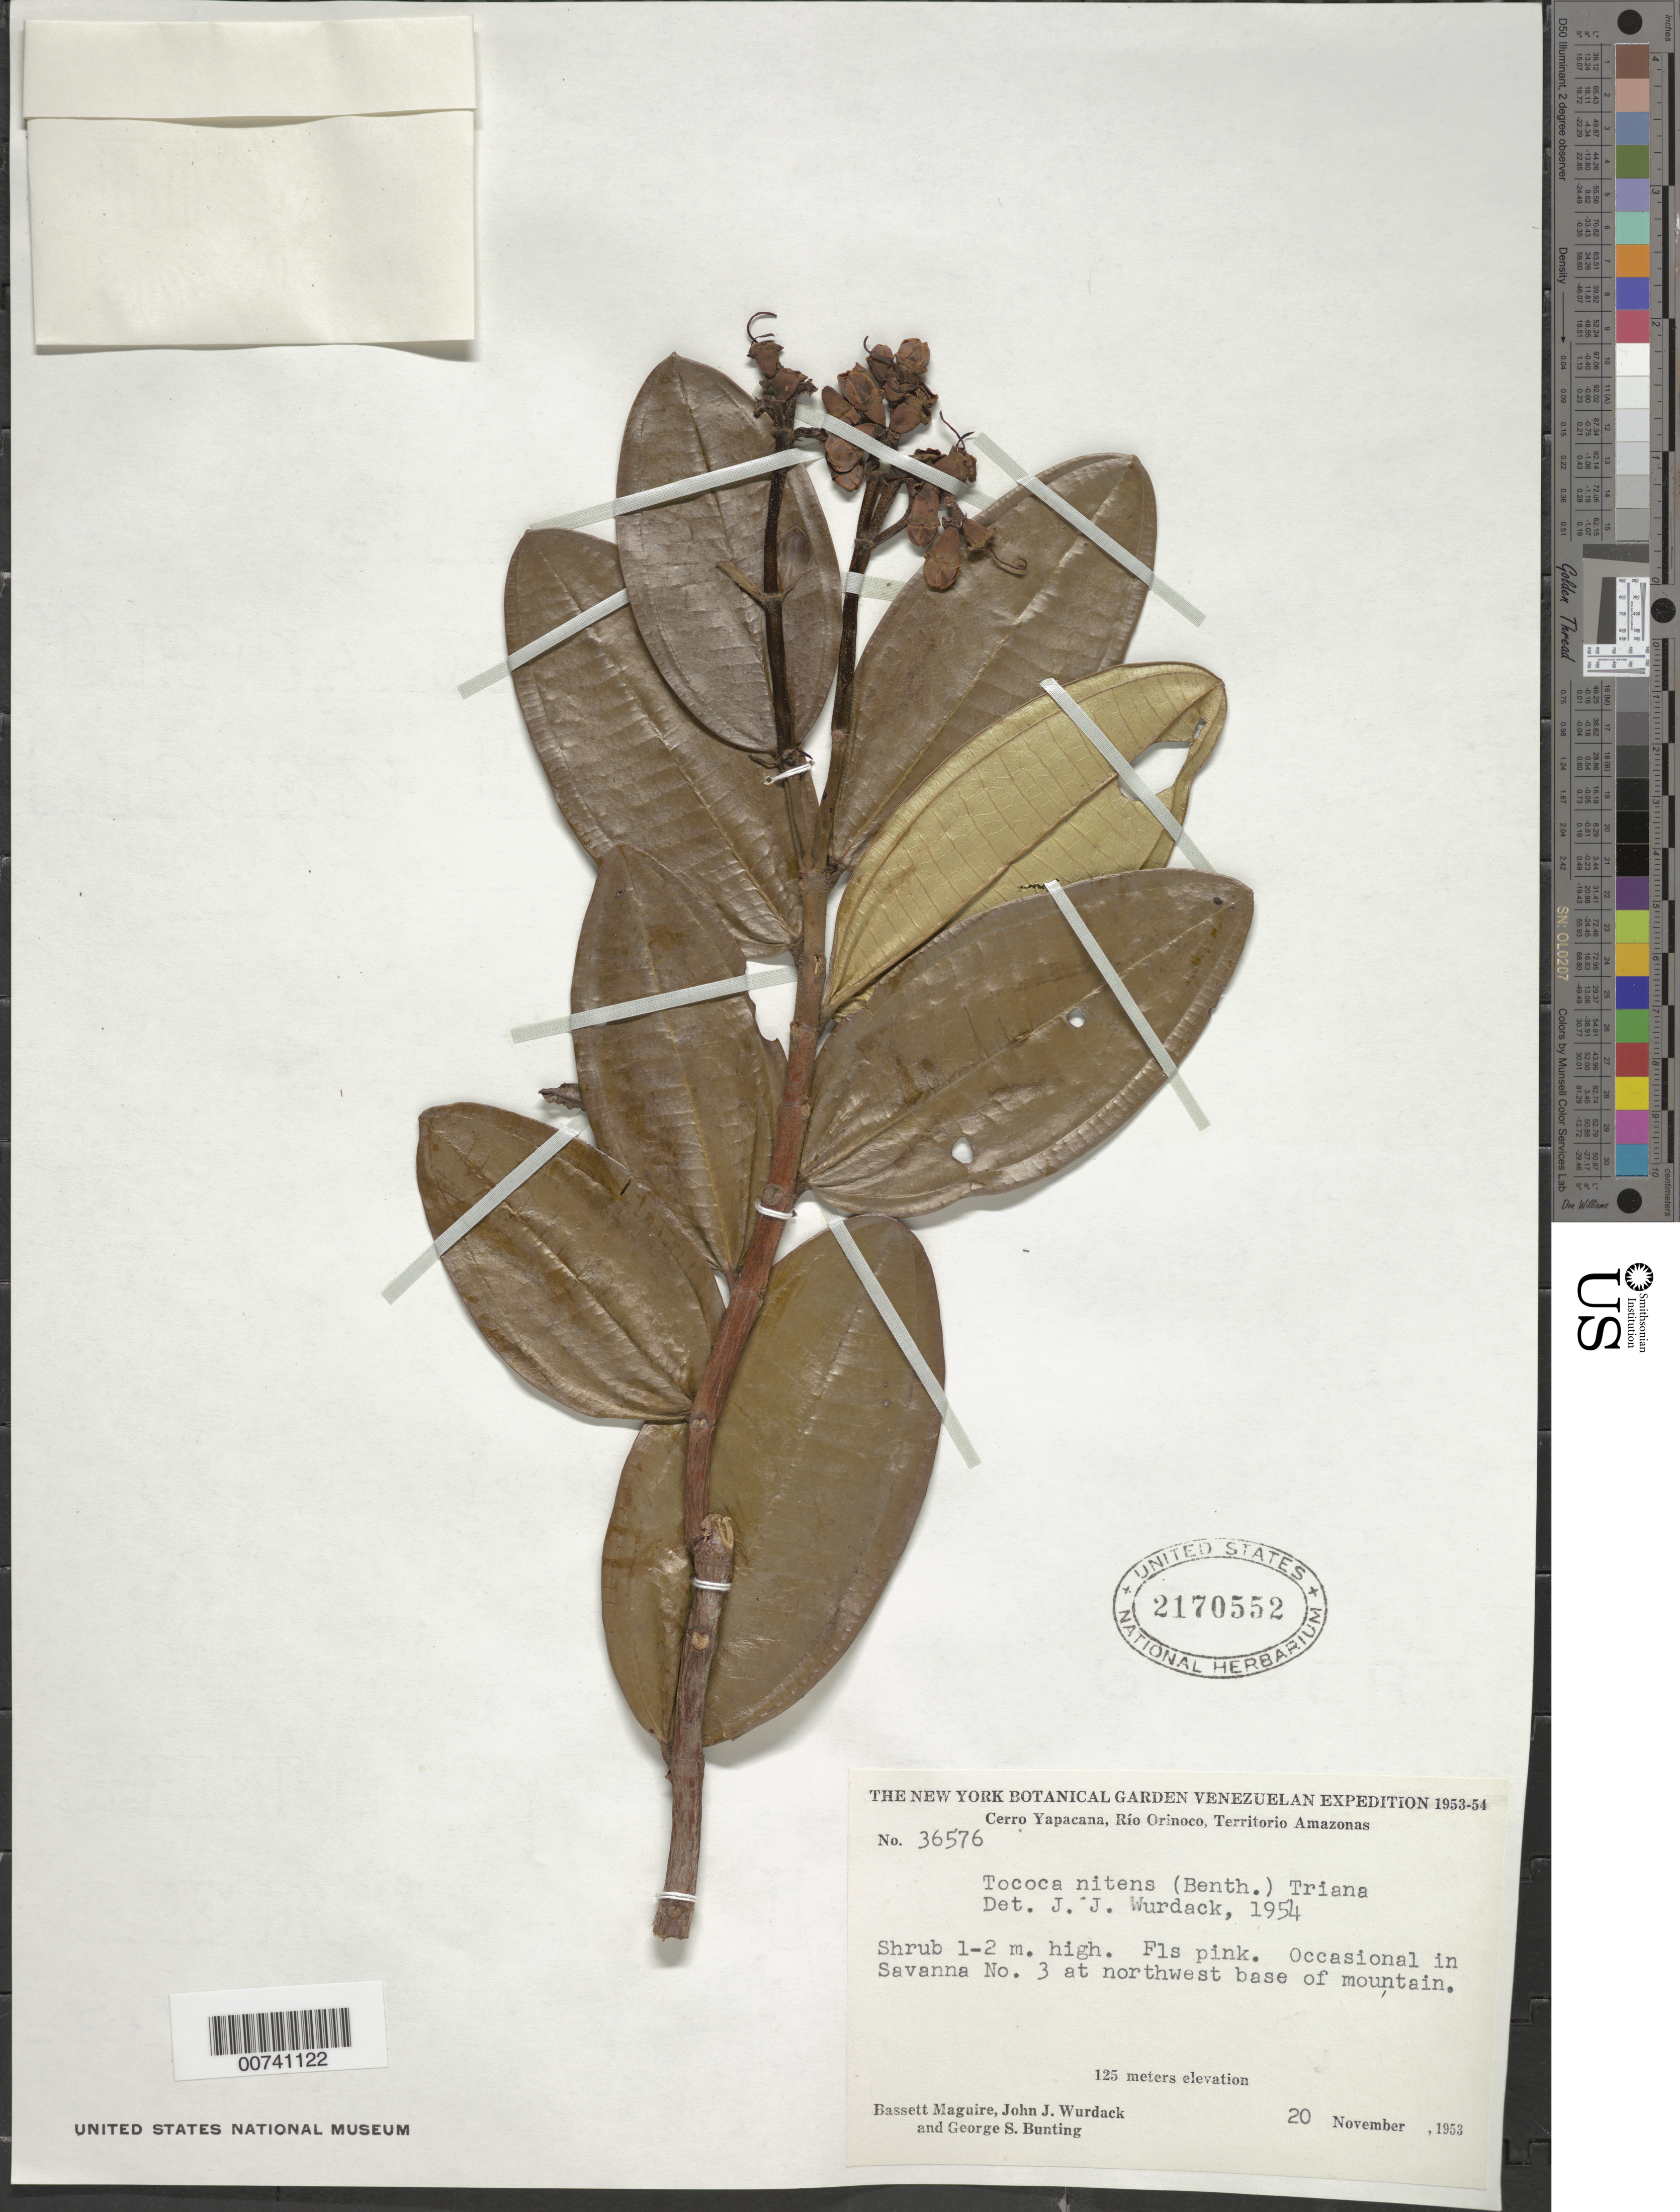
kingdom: Plantae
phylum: Tracheophyta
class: Magnoliopsida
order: Myrtales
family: Melastomataceae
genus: Tococa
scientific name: Tococa nitens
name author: (Benth.) Triana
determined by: Wurdack, John J., (US), US (UNITED STATES)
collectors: B. Maguire, J. J. Wurdack & G. S. Bunting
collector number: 36576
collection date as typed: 20-Nov-53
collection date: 1953-11-20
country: Venezuela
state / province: Amazonas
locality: Río Orinoco, Yapacána Savannas, Cerro Yapacána, NW base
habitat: Savanna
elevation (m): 125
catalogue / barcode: US 2170552